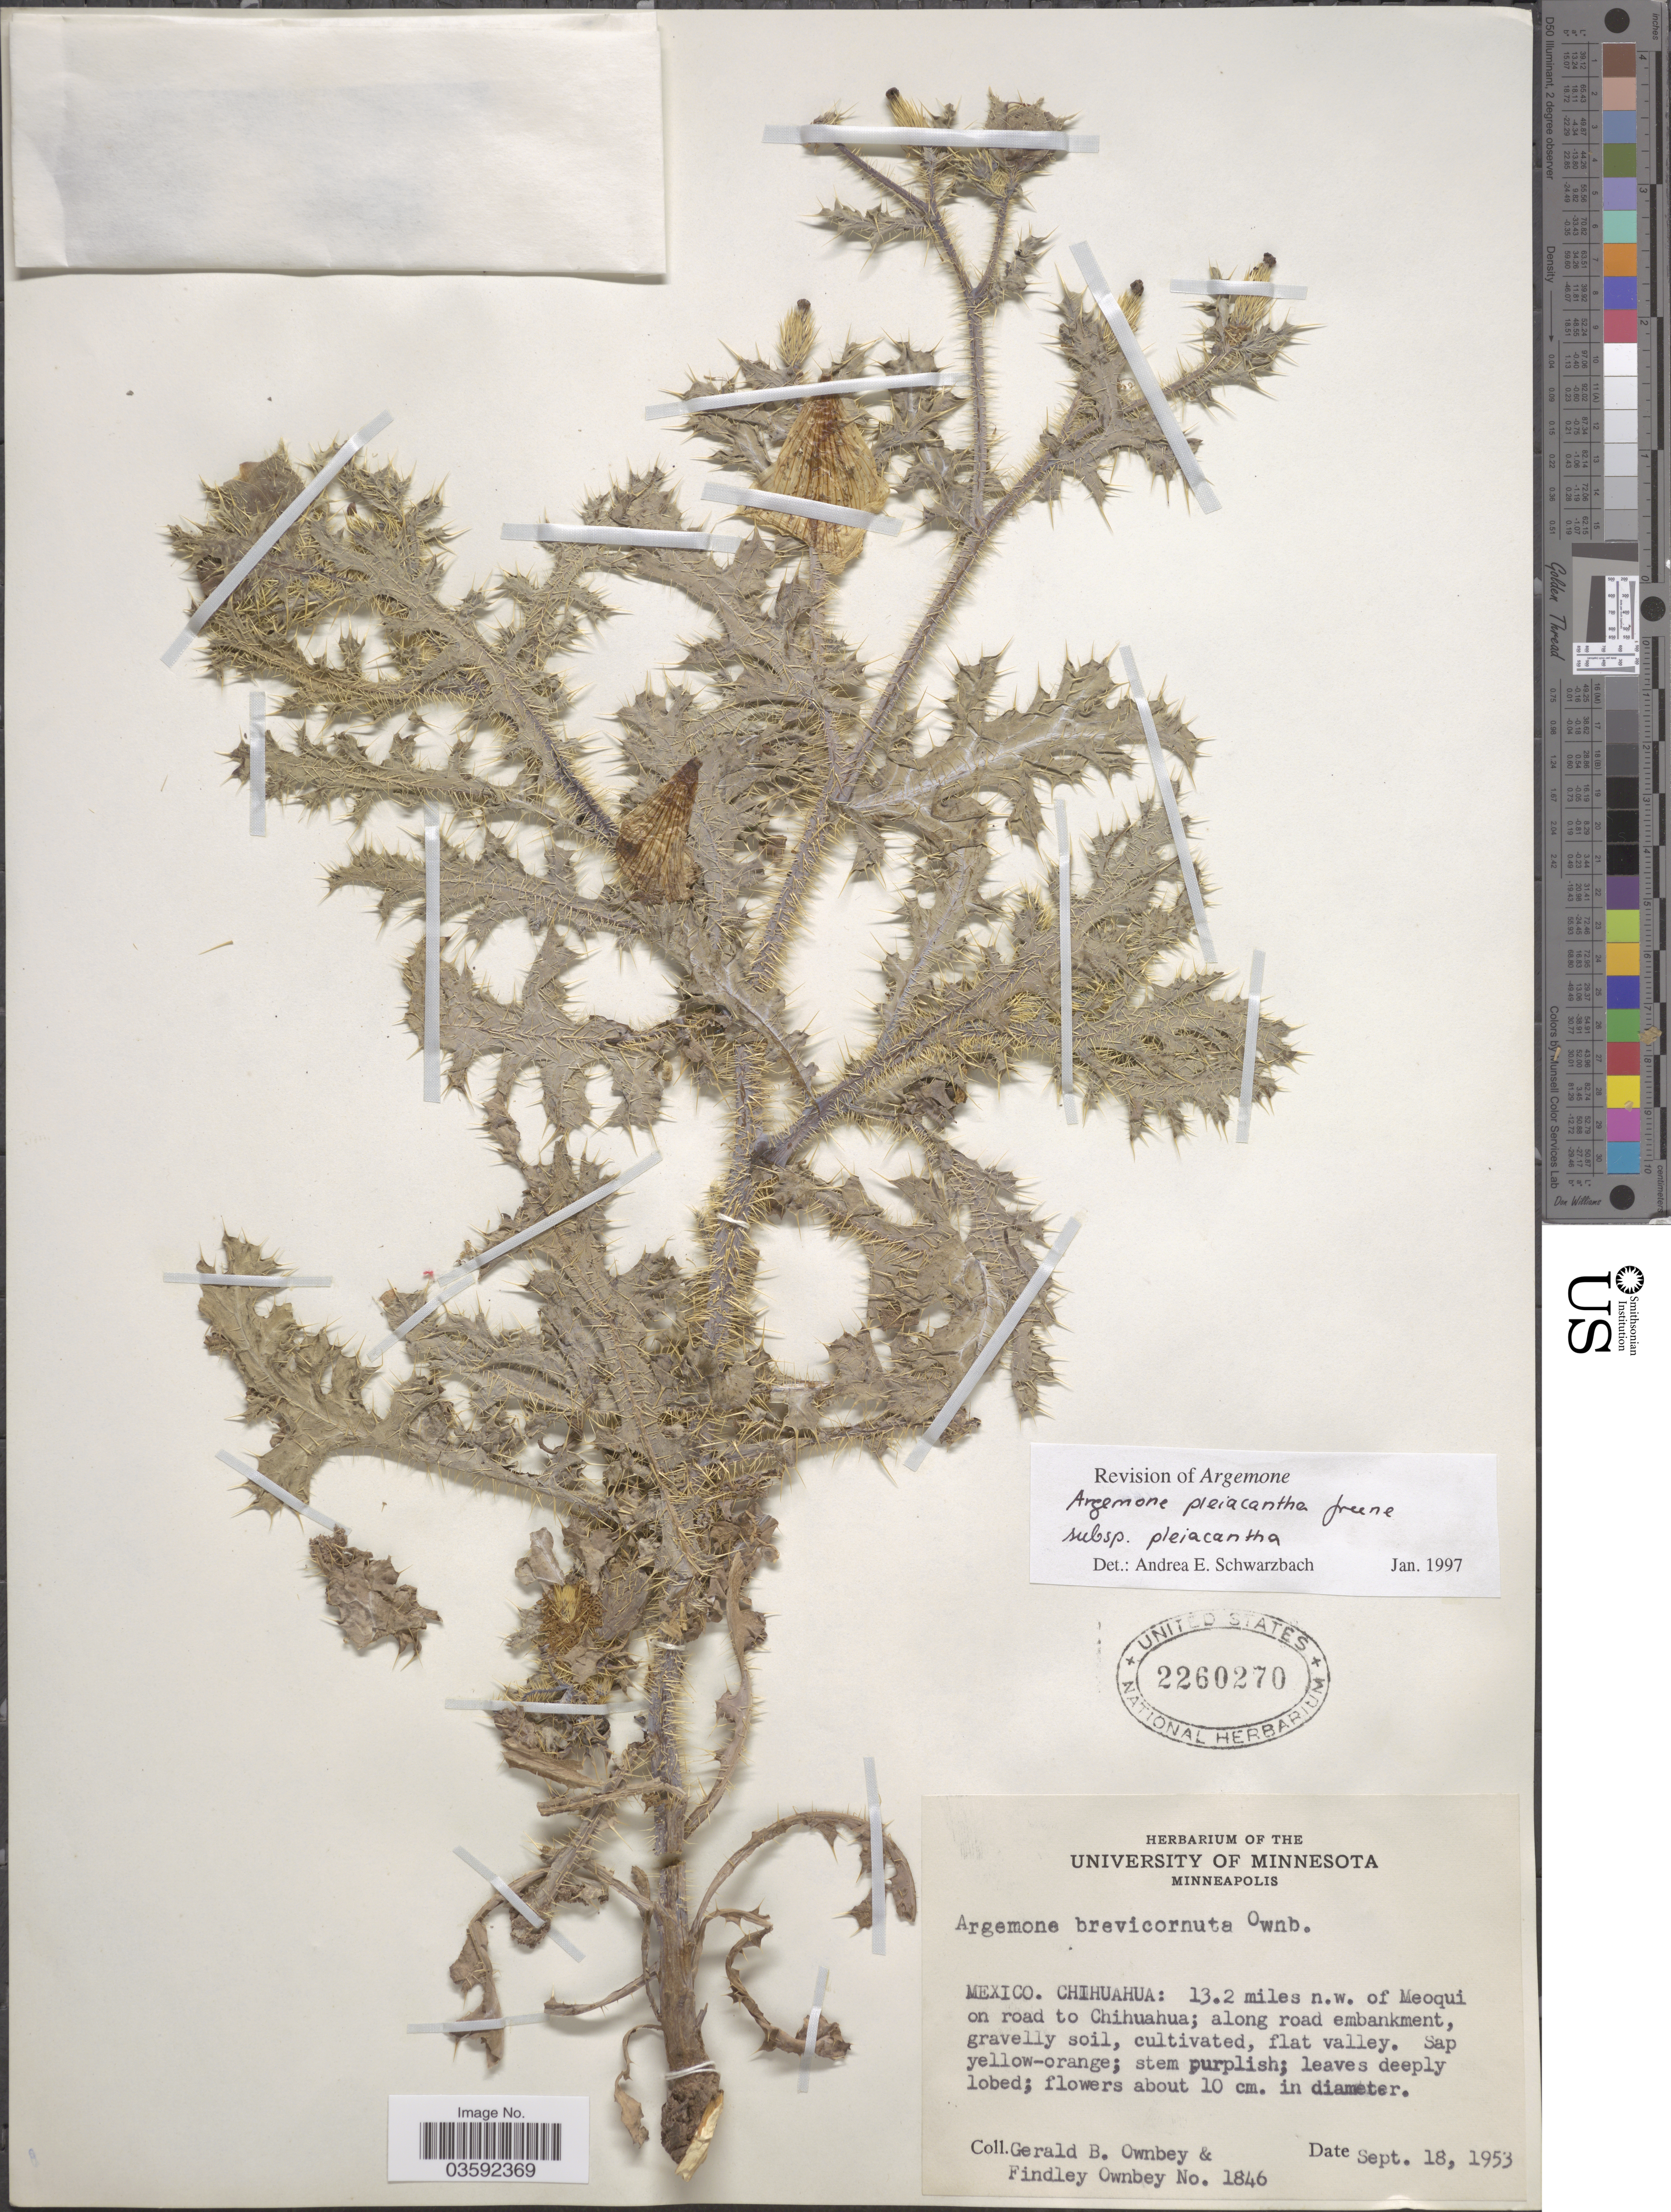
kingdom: Plantae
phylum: Tracheophyta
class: Magnoliopsida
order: Ranunculales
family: Papaveraceae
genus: Argemone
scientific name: Argemone pleiacantha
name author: Greene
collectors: G. B. Ownbey & F. Ownbey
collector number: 1846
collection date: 1953-09-18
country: Mexico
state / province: Chihuahua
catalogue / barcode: US 2260270